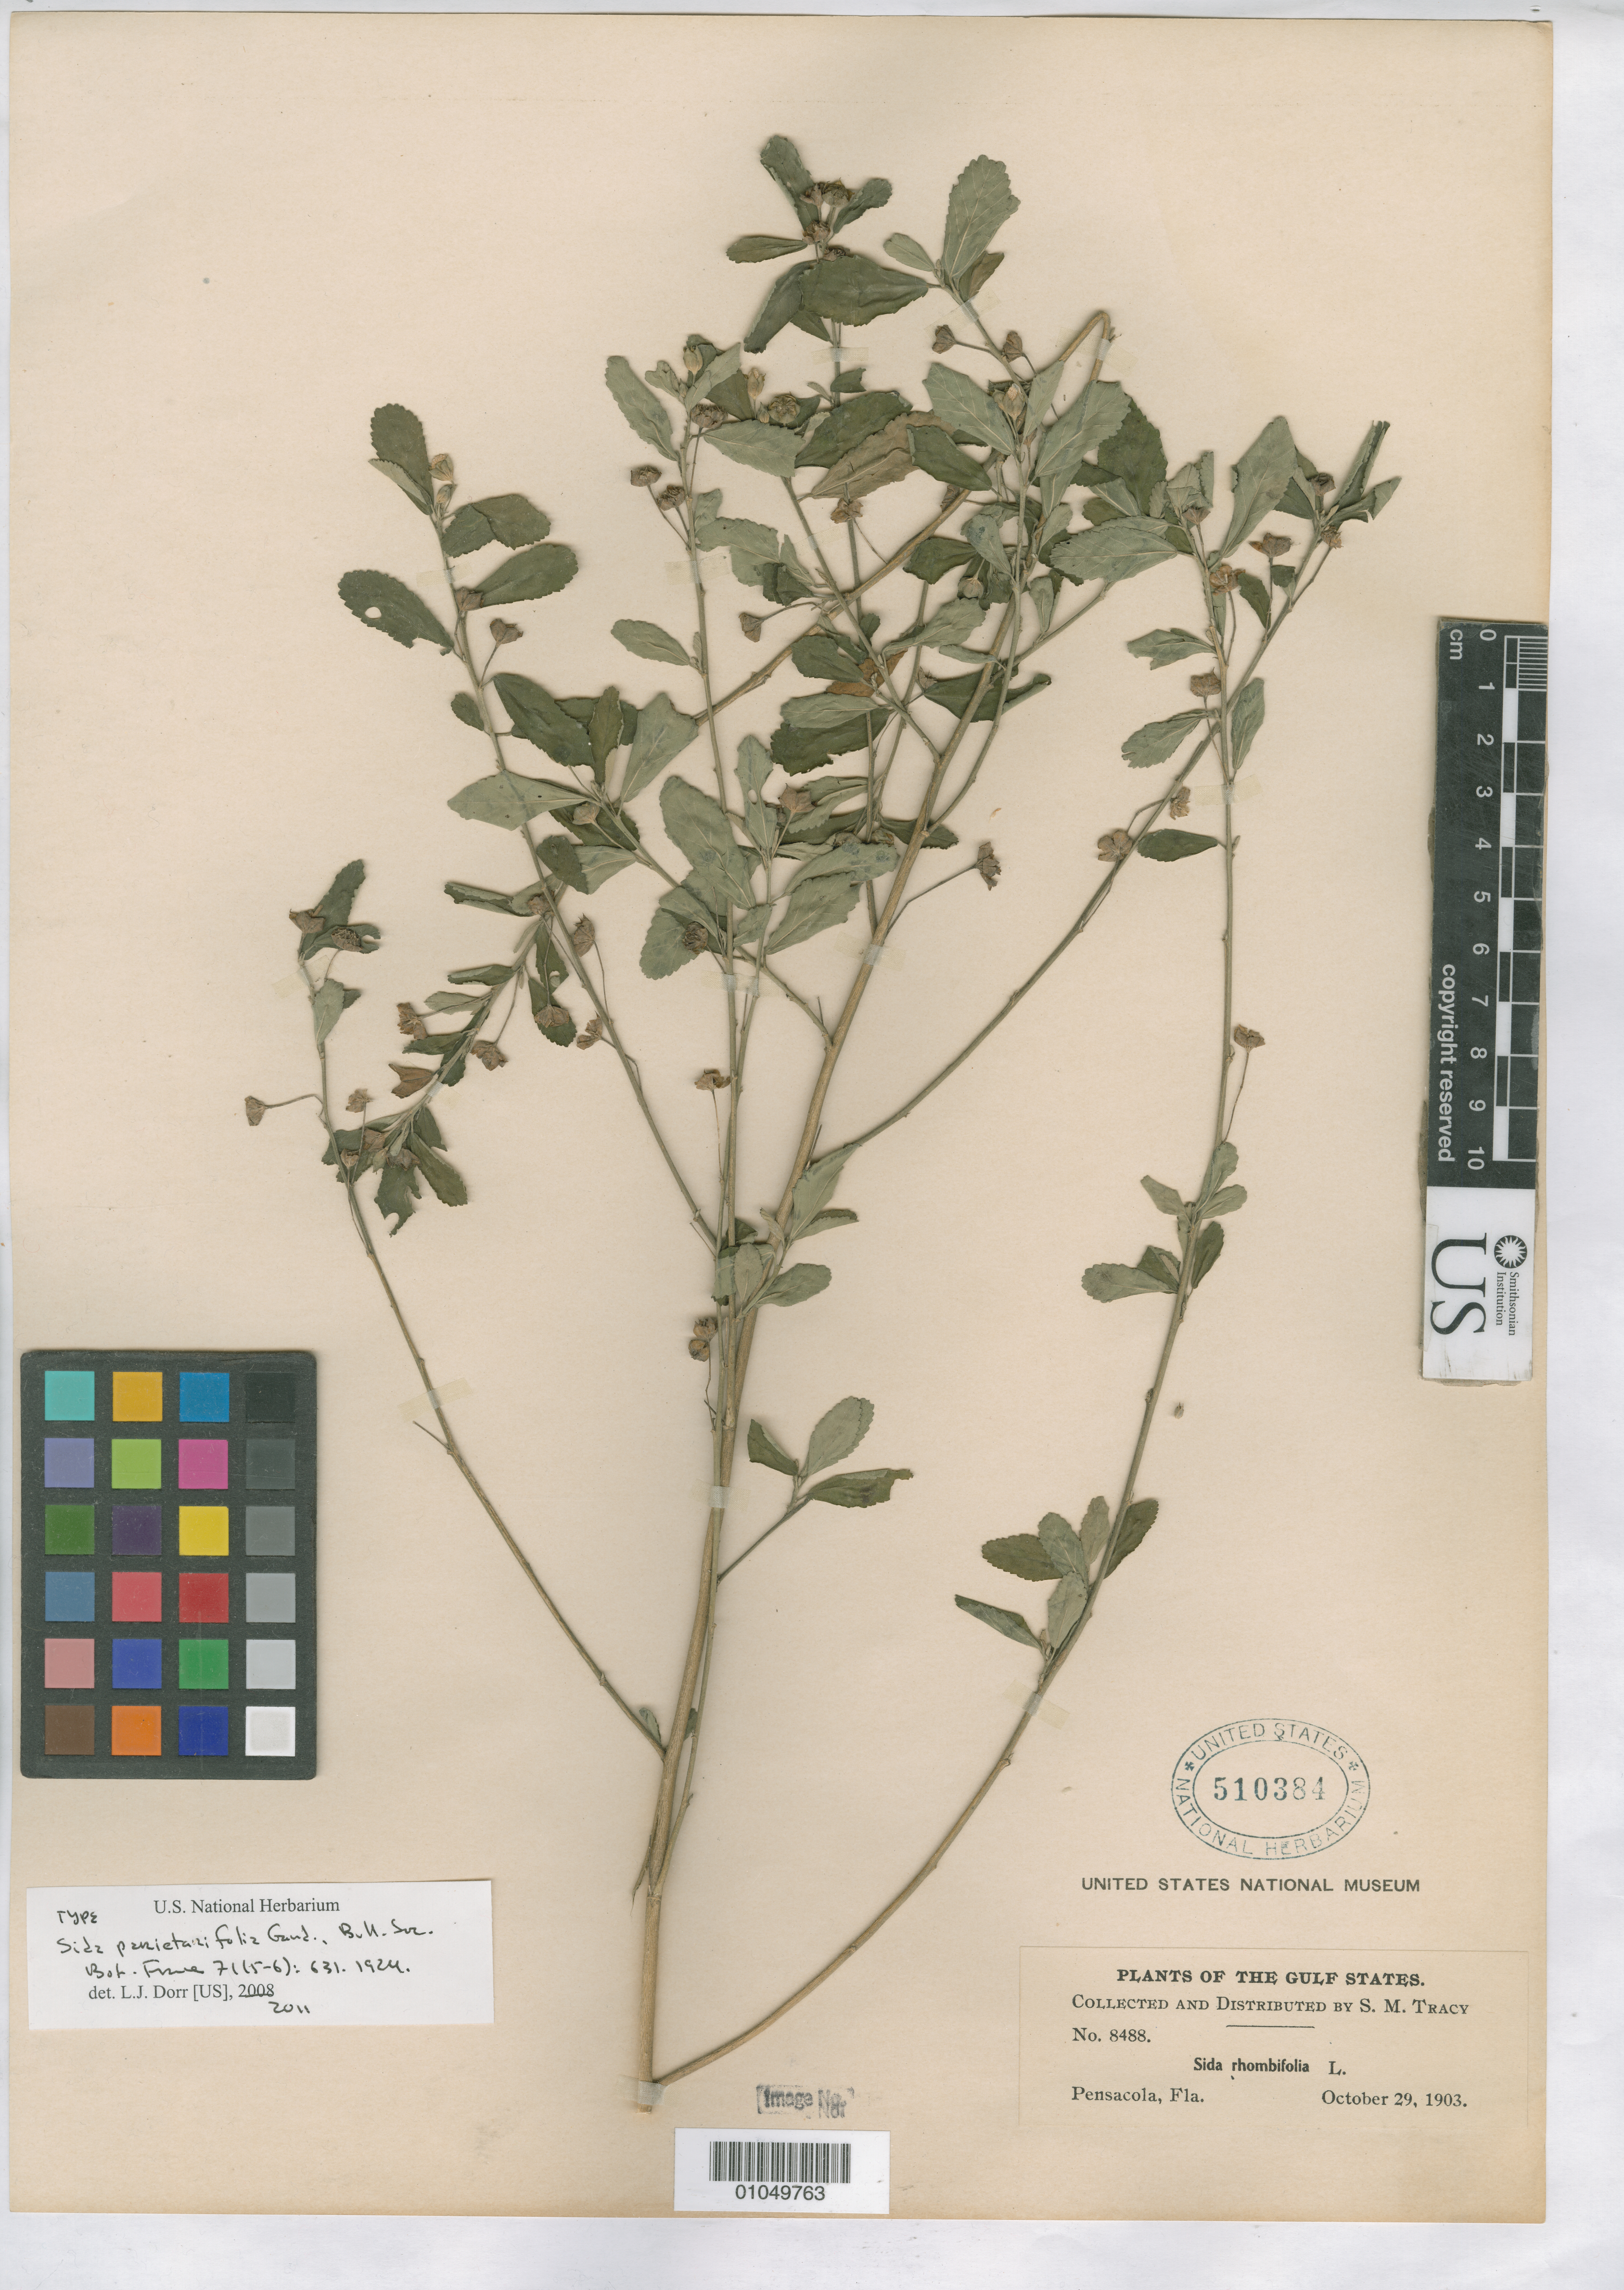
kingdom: Plantae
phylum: Tracheophyta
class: Magnoliopsida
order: Malvales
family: Malvaceae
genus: Sida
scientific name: Sida parietarifolia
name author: Gand.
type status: Type Collection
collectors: S. M. Tracy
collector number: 8488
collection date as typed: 29 Oct 1903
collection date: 1903-10-29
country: United States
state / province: Florida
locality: Pensacola.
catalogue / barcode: US 510384